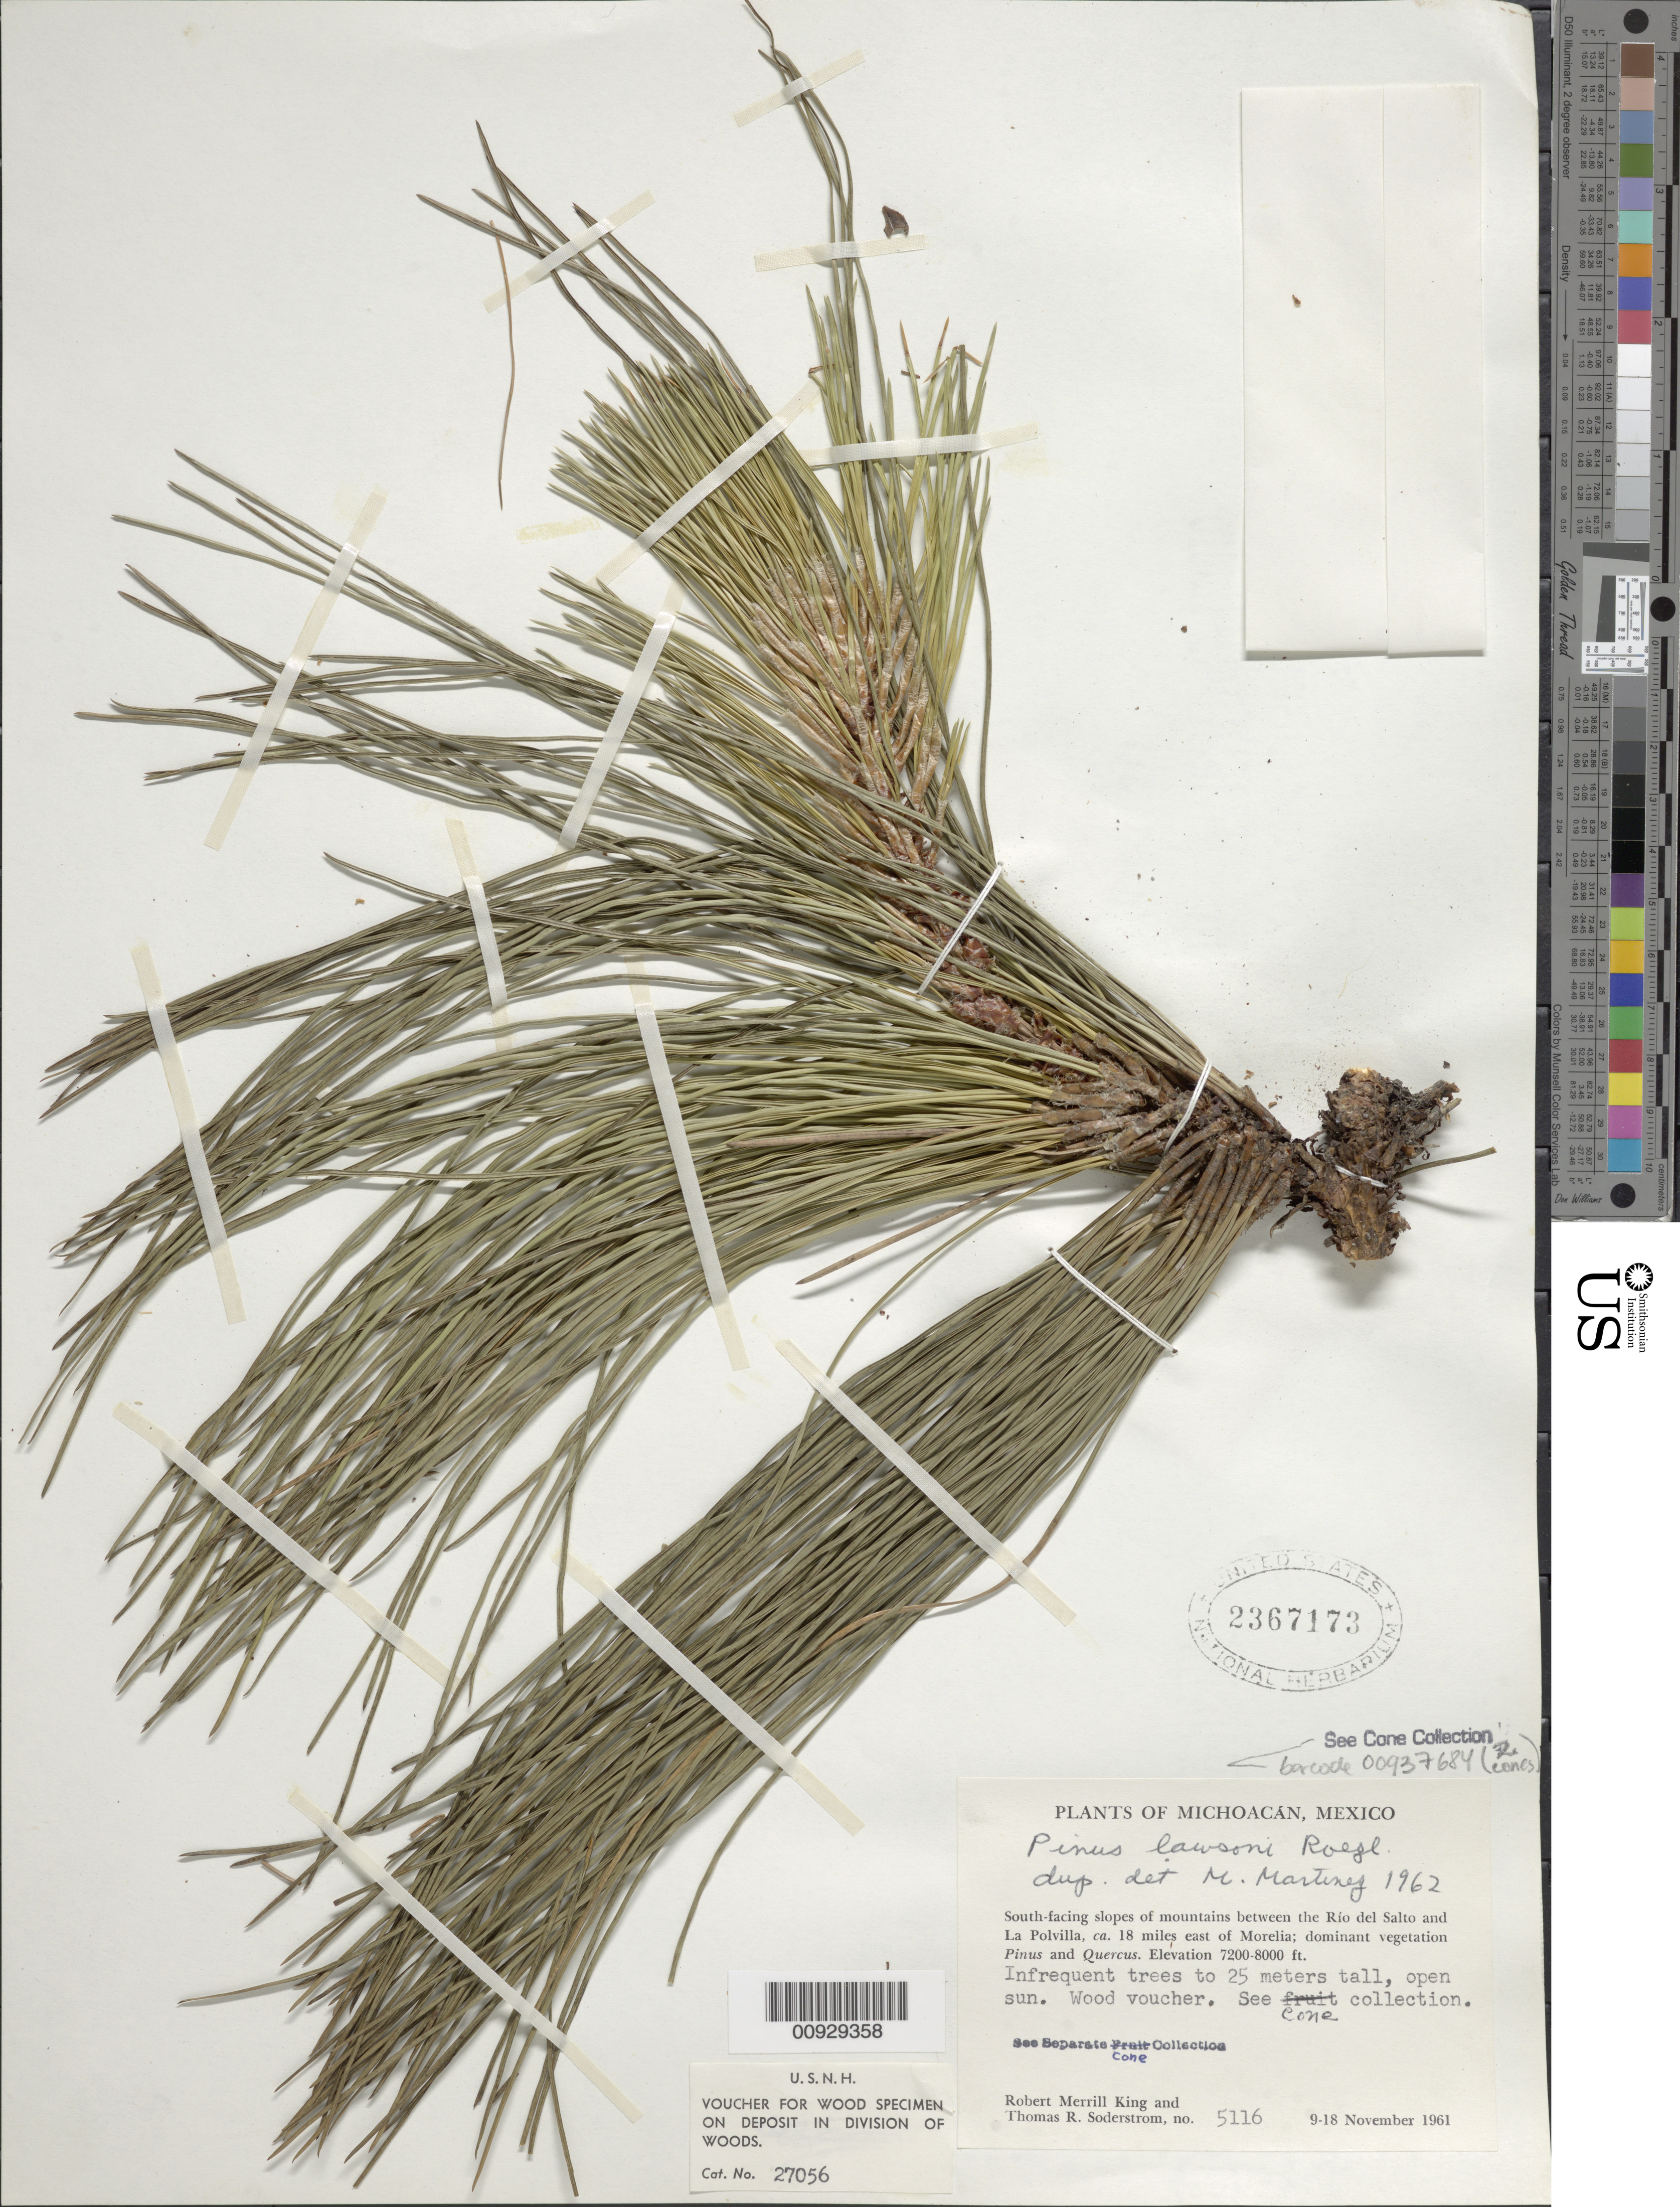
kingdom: Plantae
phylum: Tracheophyta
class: Pinopsida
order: Pinales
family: Pinaceae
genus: Pinus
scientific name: Pinus lawsonii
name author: Roezl ex Gordon & Glend.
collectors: R. M. King & T. R. Soderstrom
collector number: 5116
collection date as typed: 09 Nov 1961 to 18 Nov 1961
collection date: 1961-11-09/1961-11-18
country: Mexico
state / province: Michoacán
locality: South-facing slopes of mountains between the Río del Salto and La Polvilla, ca. 18 miles east of Morelia.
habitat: South-facing slopes of mountains; dominant vegetation Pinus and Quercus. Open sun.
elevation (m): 2195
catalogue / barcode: US 2367173